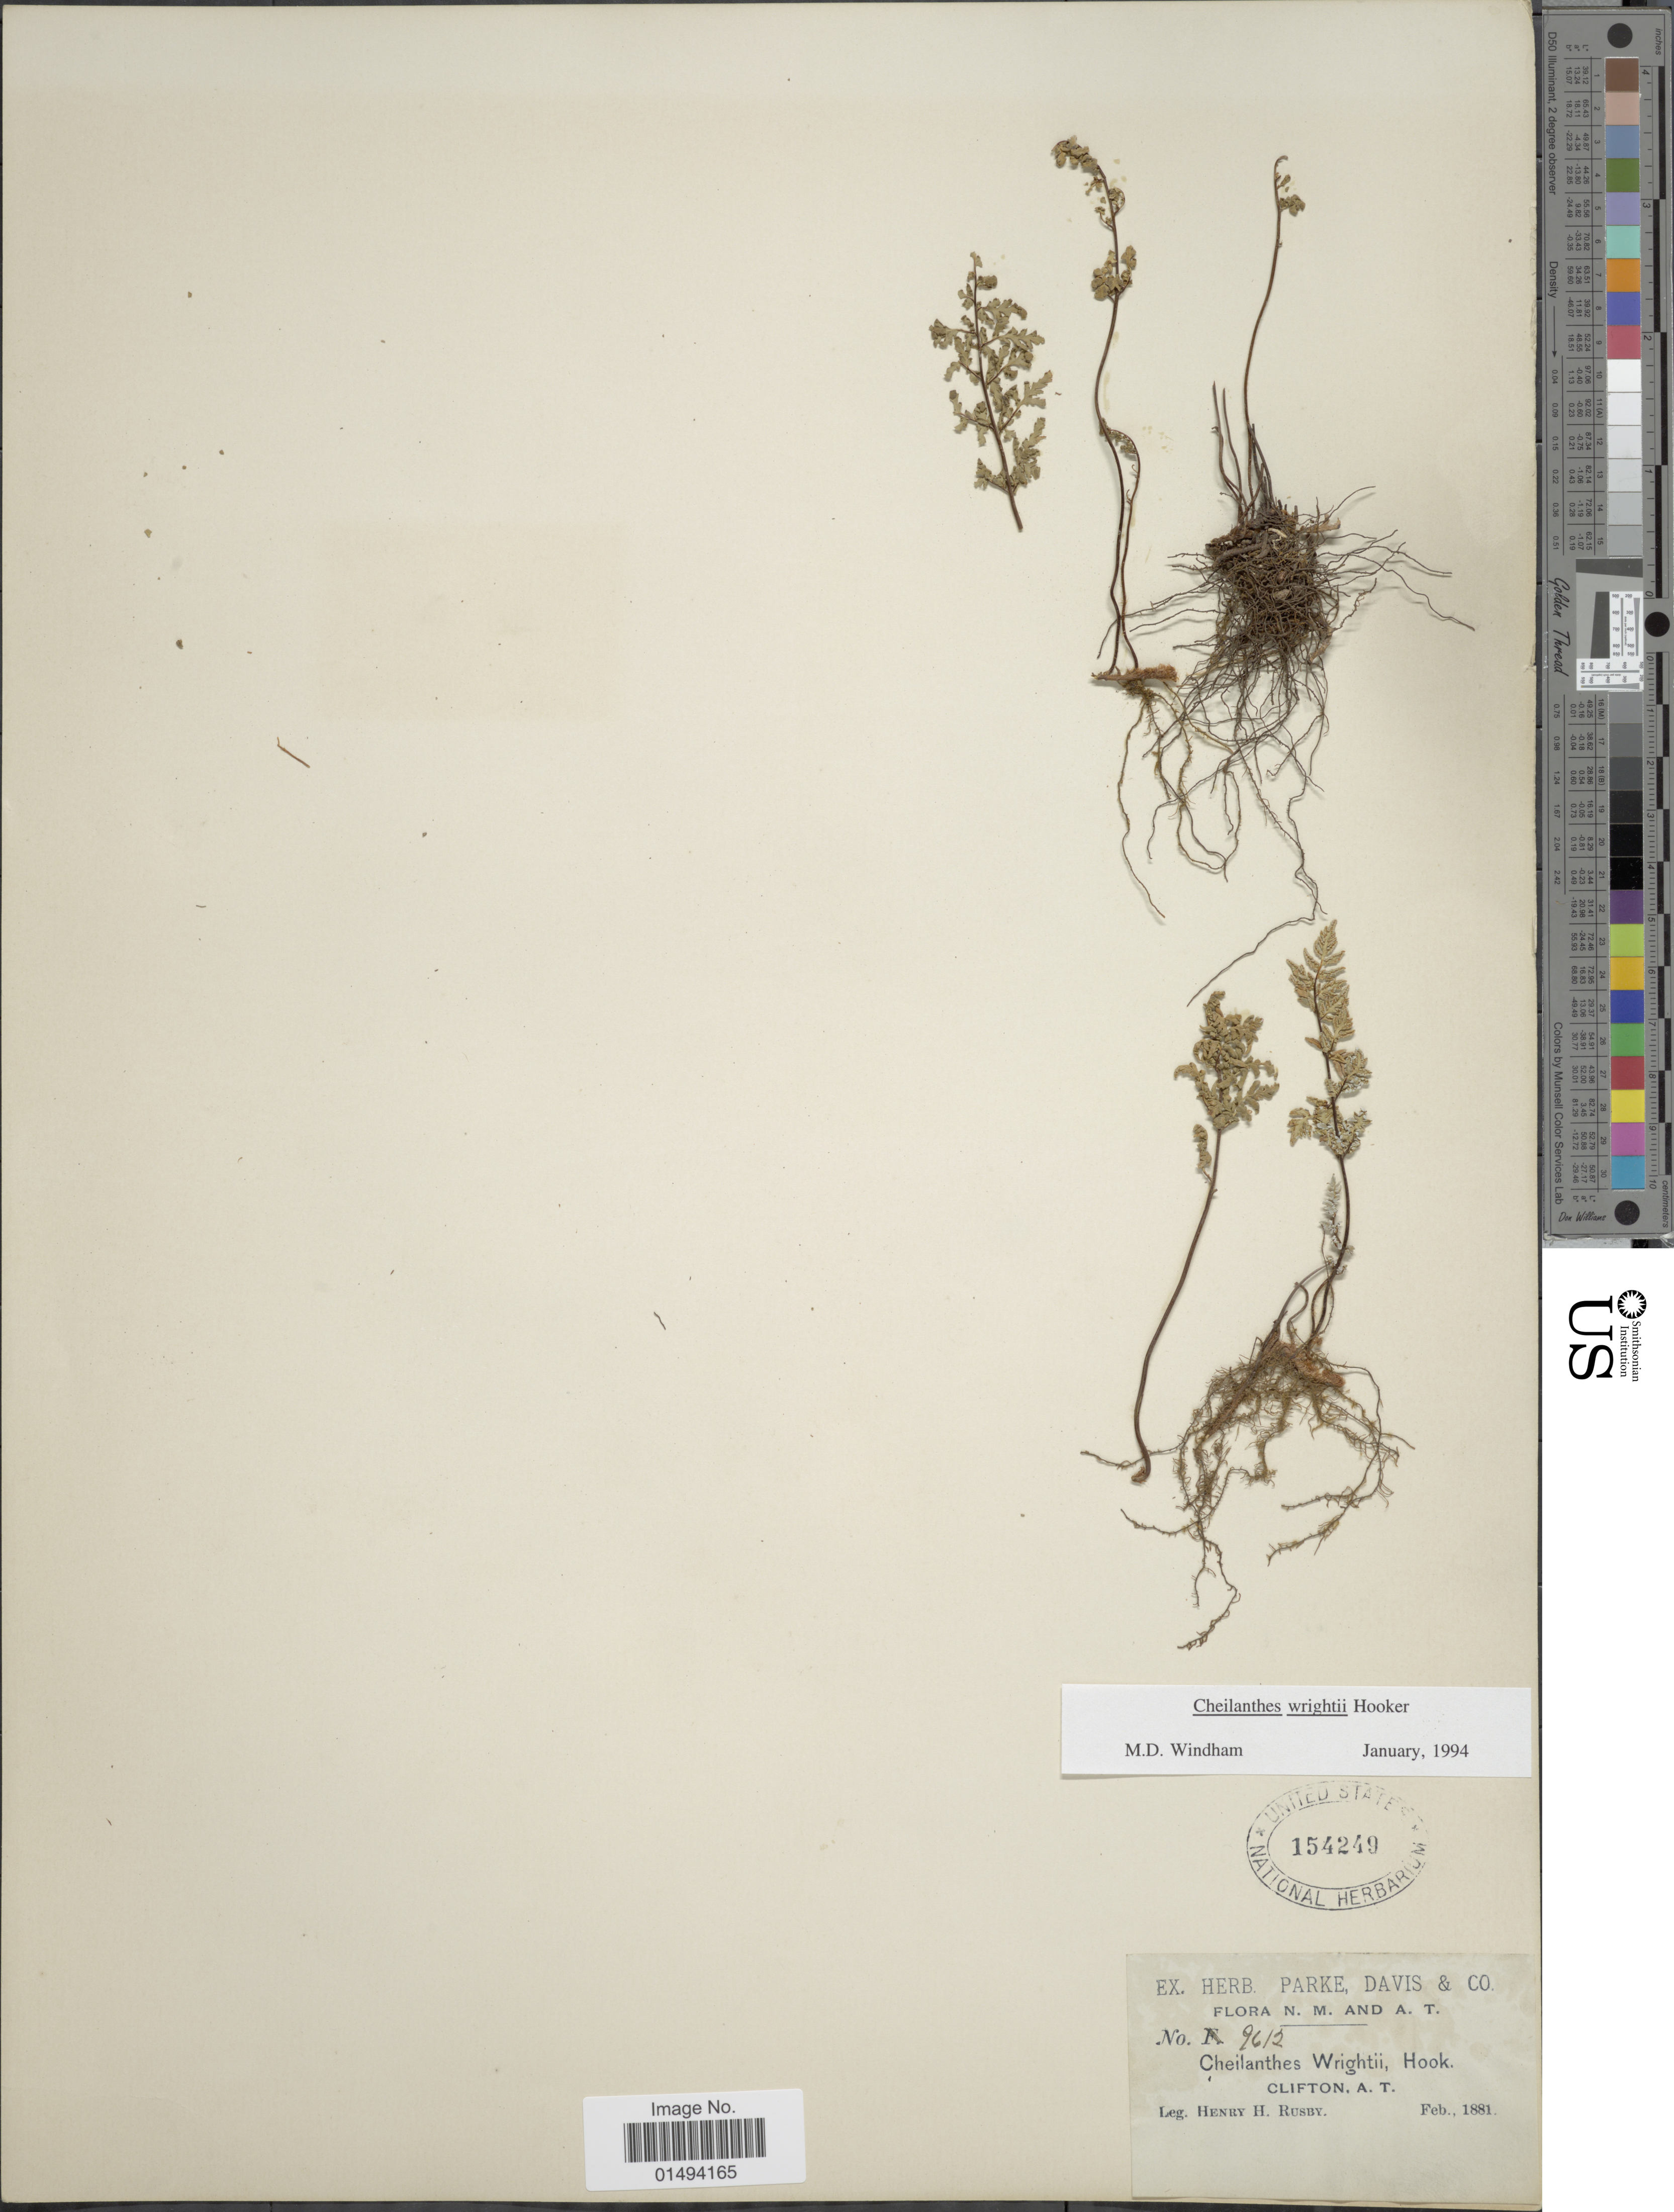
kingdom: Plantae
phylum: Tracheophyta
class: Polypodiopsida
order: Polypodiales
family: Pteridaceae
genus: Myriopteris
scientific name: Myriopteris wrightii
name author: (Hook.) Grusz & Windham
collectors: H. H. Rusby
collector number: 96142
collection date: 1881-02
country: United States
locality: Clifton, A.T.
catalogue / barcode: US 154249